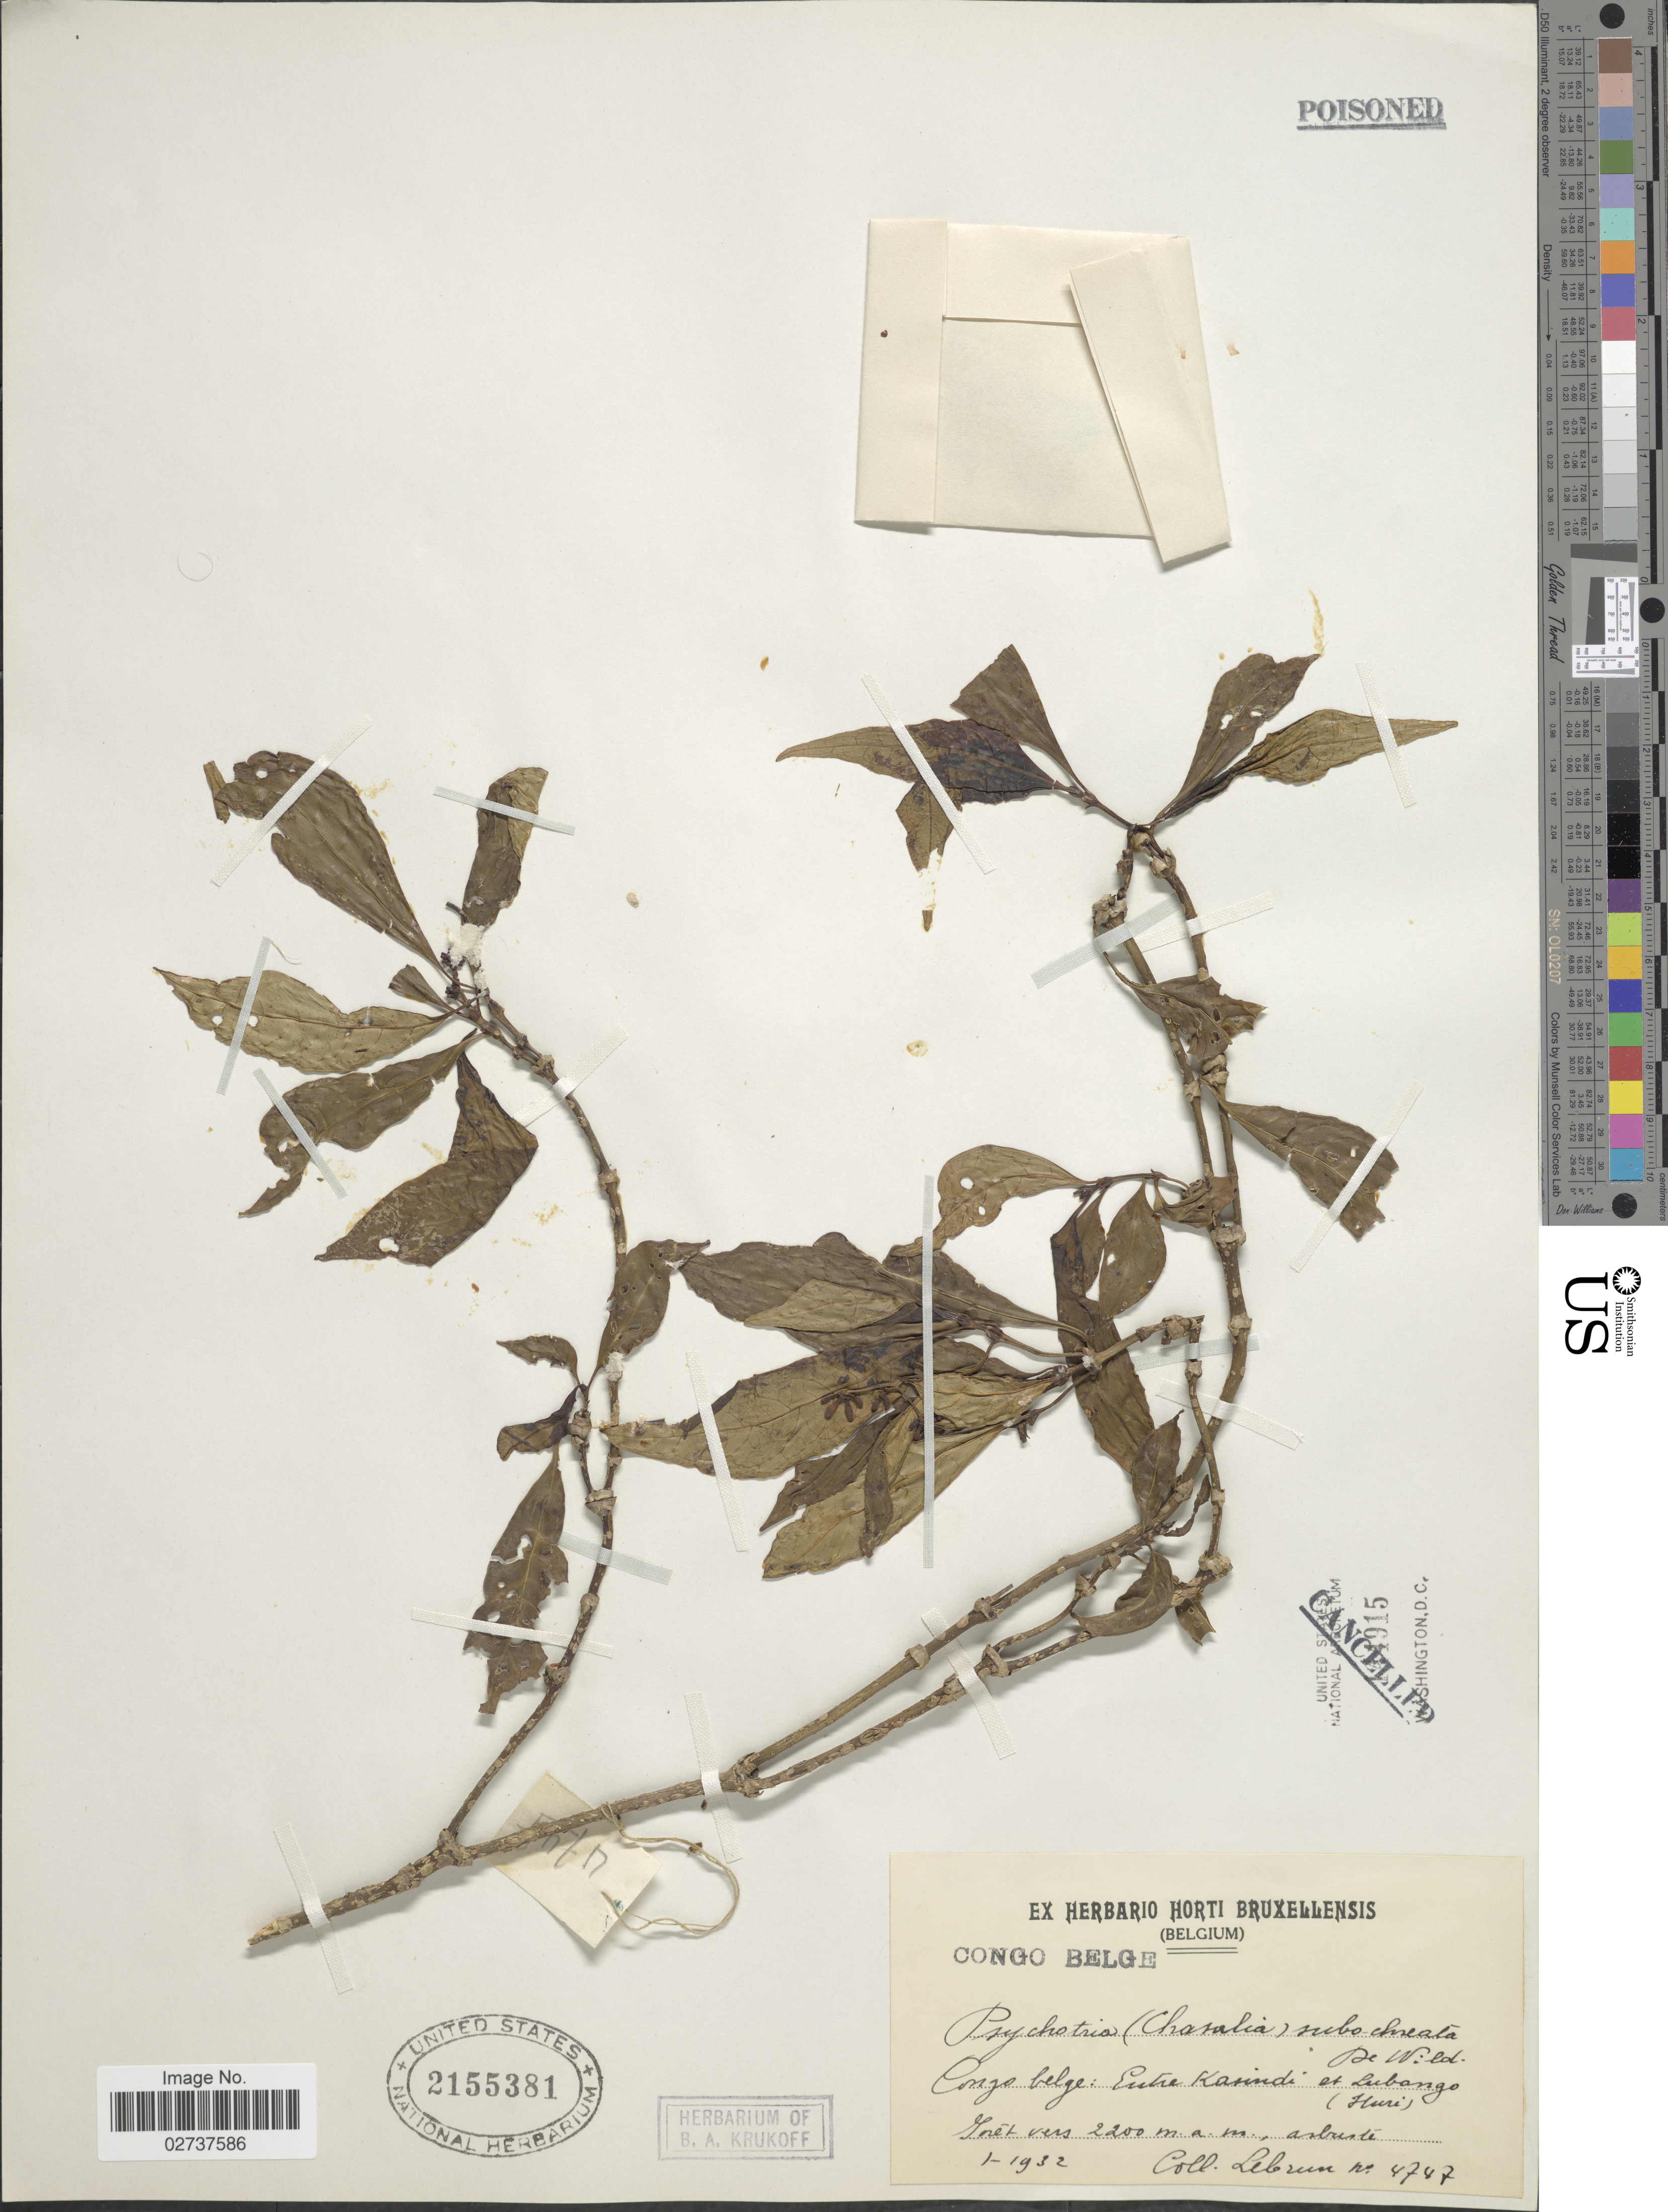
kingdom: Plantae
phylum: Tracheophyta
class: Magnoliopsida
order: Gentianales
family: Rubiaceae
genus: Psychotria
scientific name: Psychotria subochreata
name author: De Wild.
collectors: J.A. Lebrun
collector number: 4747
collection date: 1932-01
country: Congo, Democratic Republic of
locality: Congo Belge, Entre Kasindi et Lubango (Ituri).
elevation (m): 2200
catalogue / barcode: US 2155381